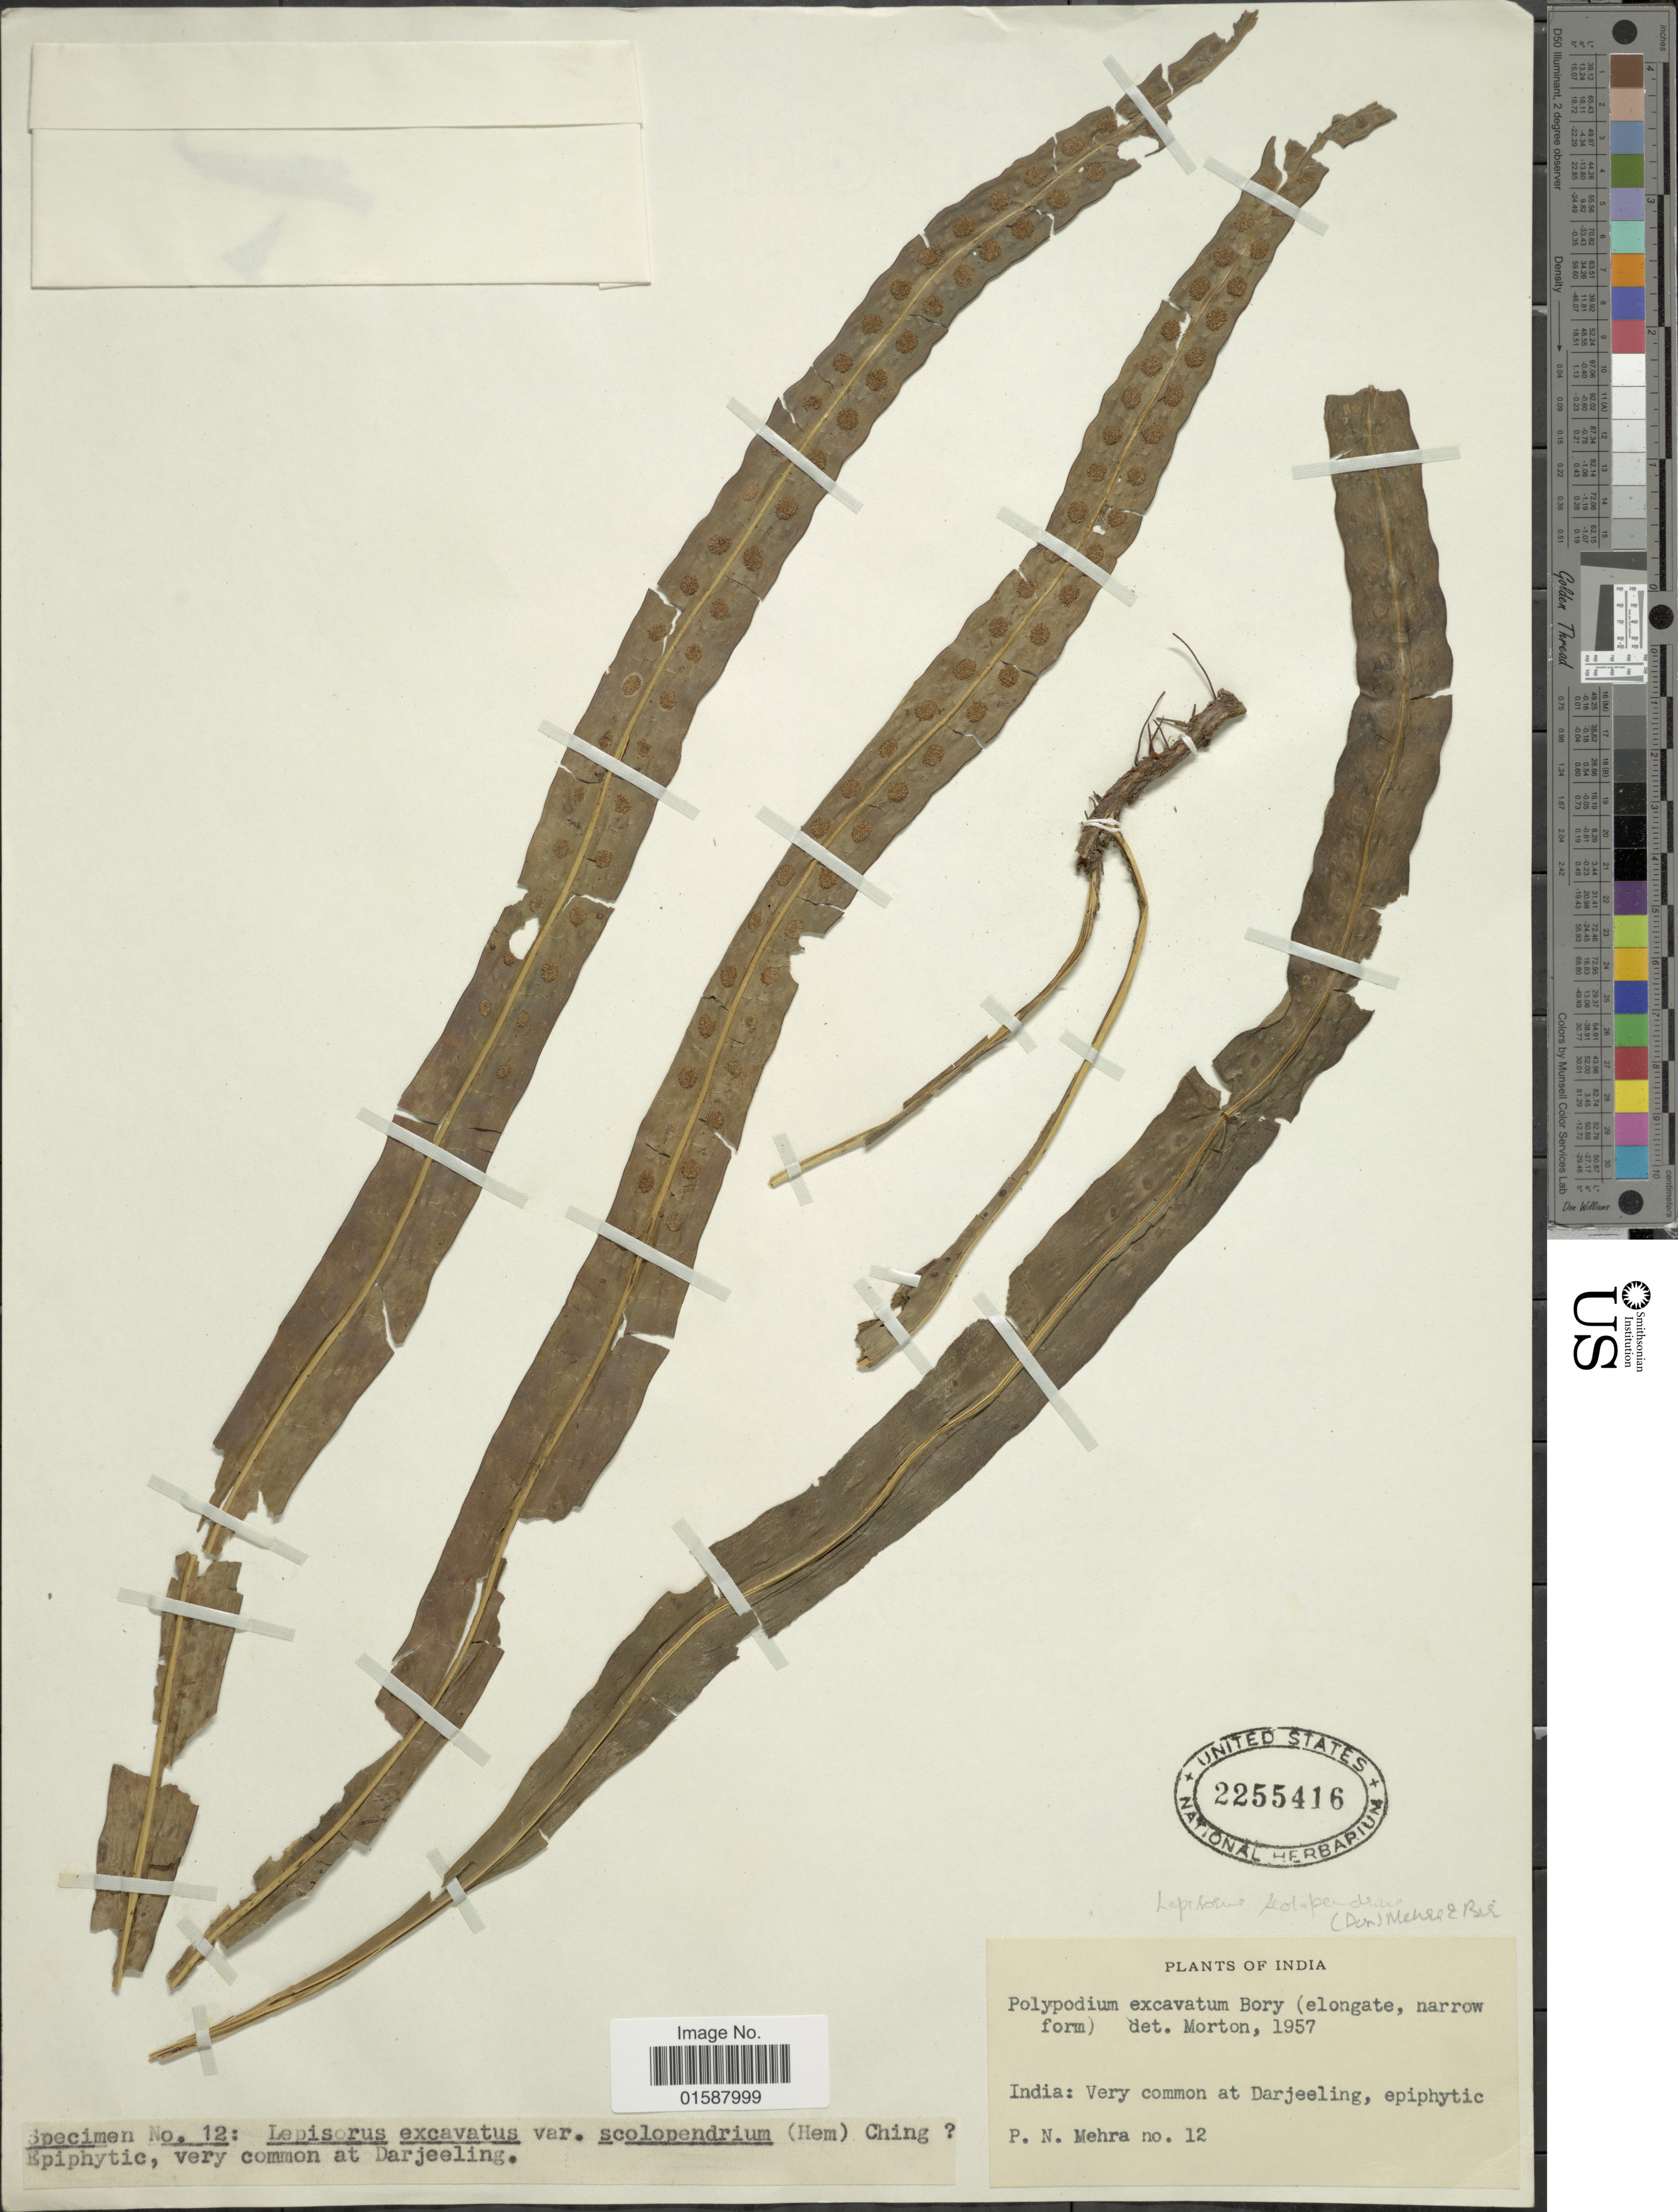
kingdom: Plantae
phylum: Tracheophyta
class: Polypodiopsida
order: Polypodiales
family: Polypodiaceae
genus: Lepisorus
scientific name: Lepisorus scolopendrium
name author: (Buch.-Ham. ex D. Don) Mehra & Bir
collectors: P. N. Mehra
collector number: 12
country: India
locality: Darjeeling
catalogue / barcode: US 2255416